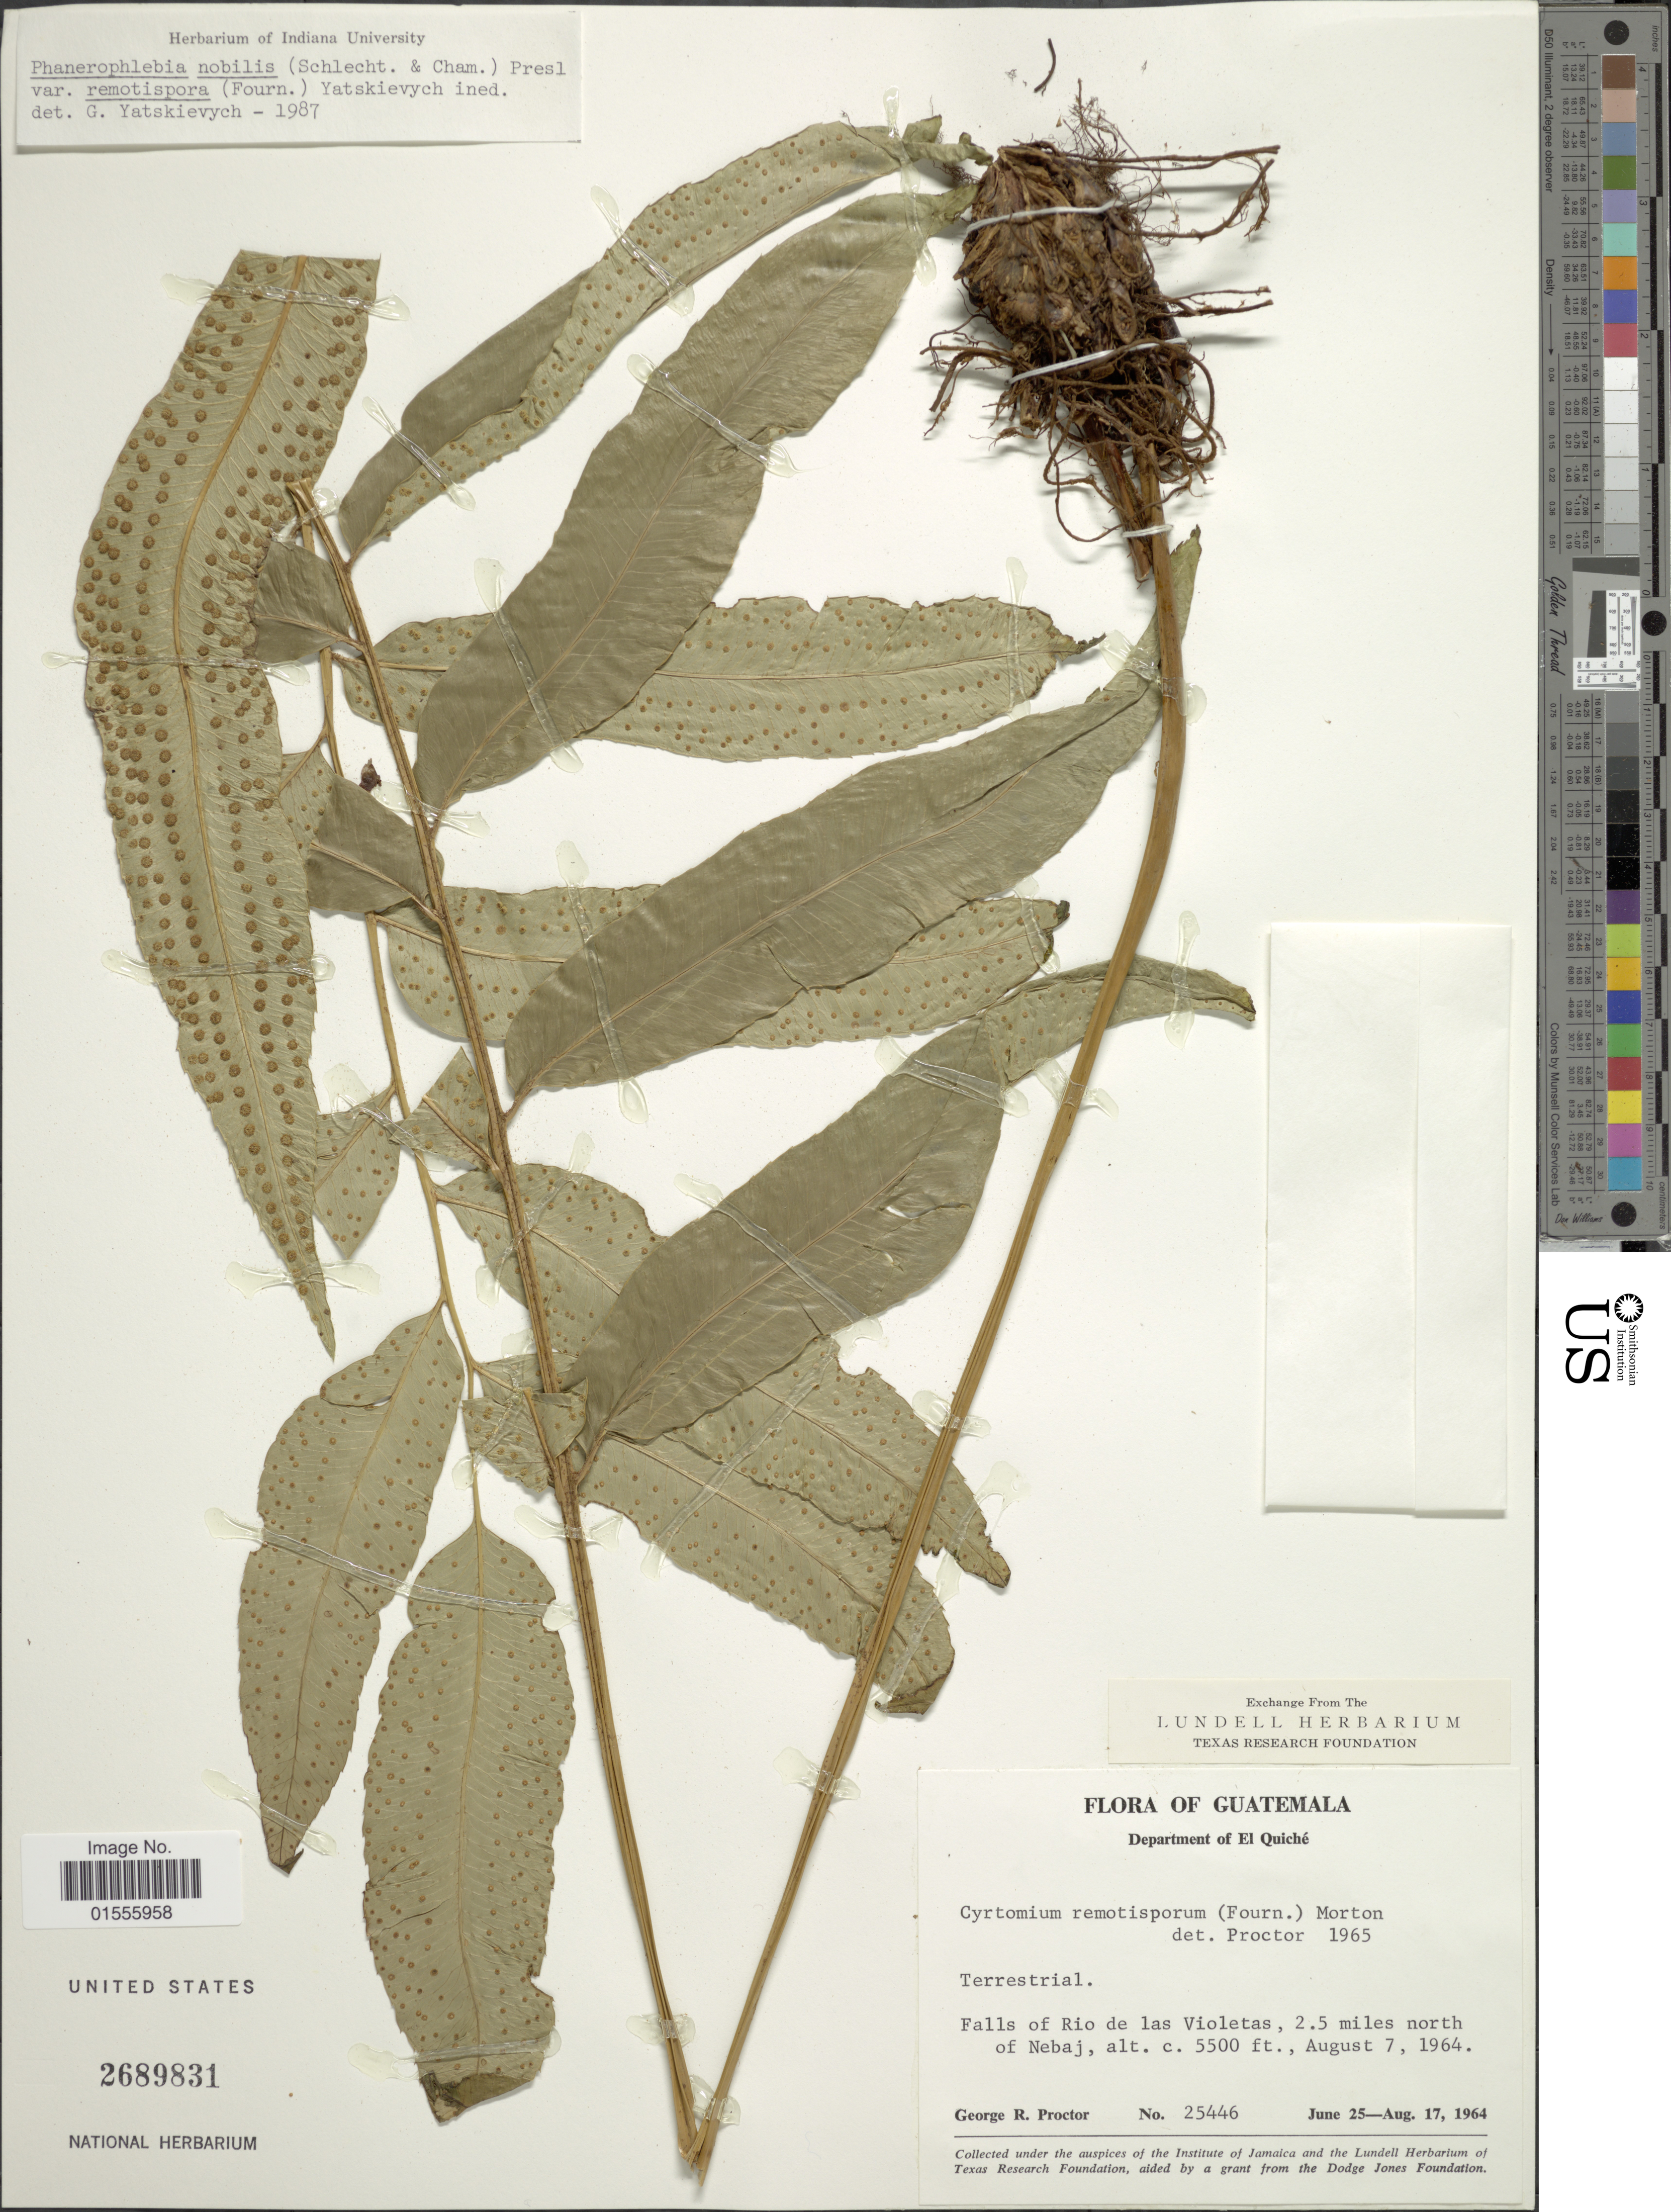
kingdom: Plantae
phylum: Tracheophyta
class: Polypodiopsida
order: Polypodiales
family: Dryopteridaceae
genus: Phanerophlebia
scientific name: Phanerophlebia remotispora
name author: E. Fourn.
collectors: G. R. Proctor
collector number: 25446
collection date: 1964-06-25/1964-08-17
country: Guatemala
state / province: El Quiché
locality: Department of El Quiché, Falls of Rio de las Violetas, 2.5 miles north of Nebaj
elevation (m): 1676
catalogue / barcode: US 2689831